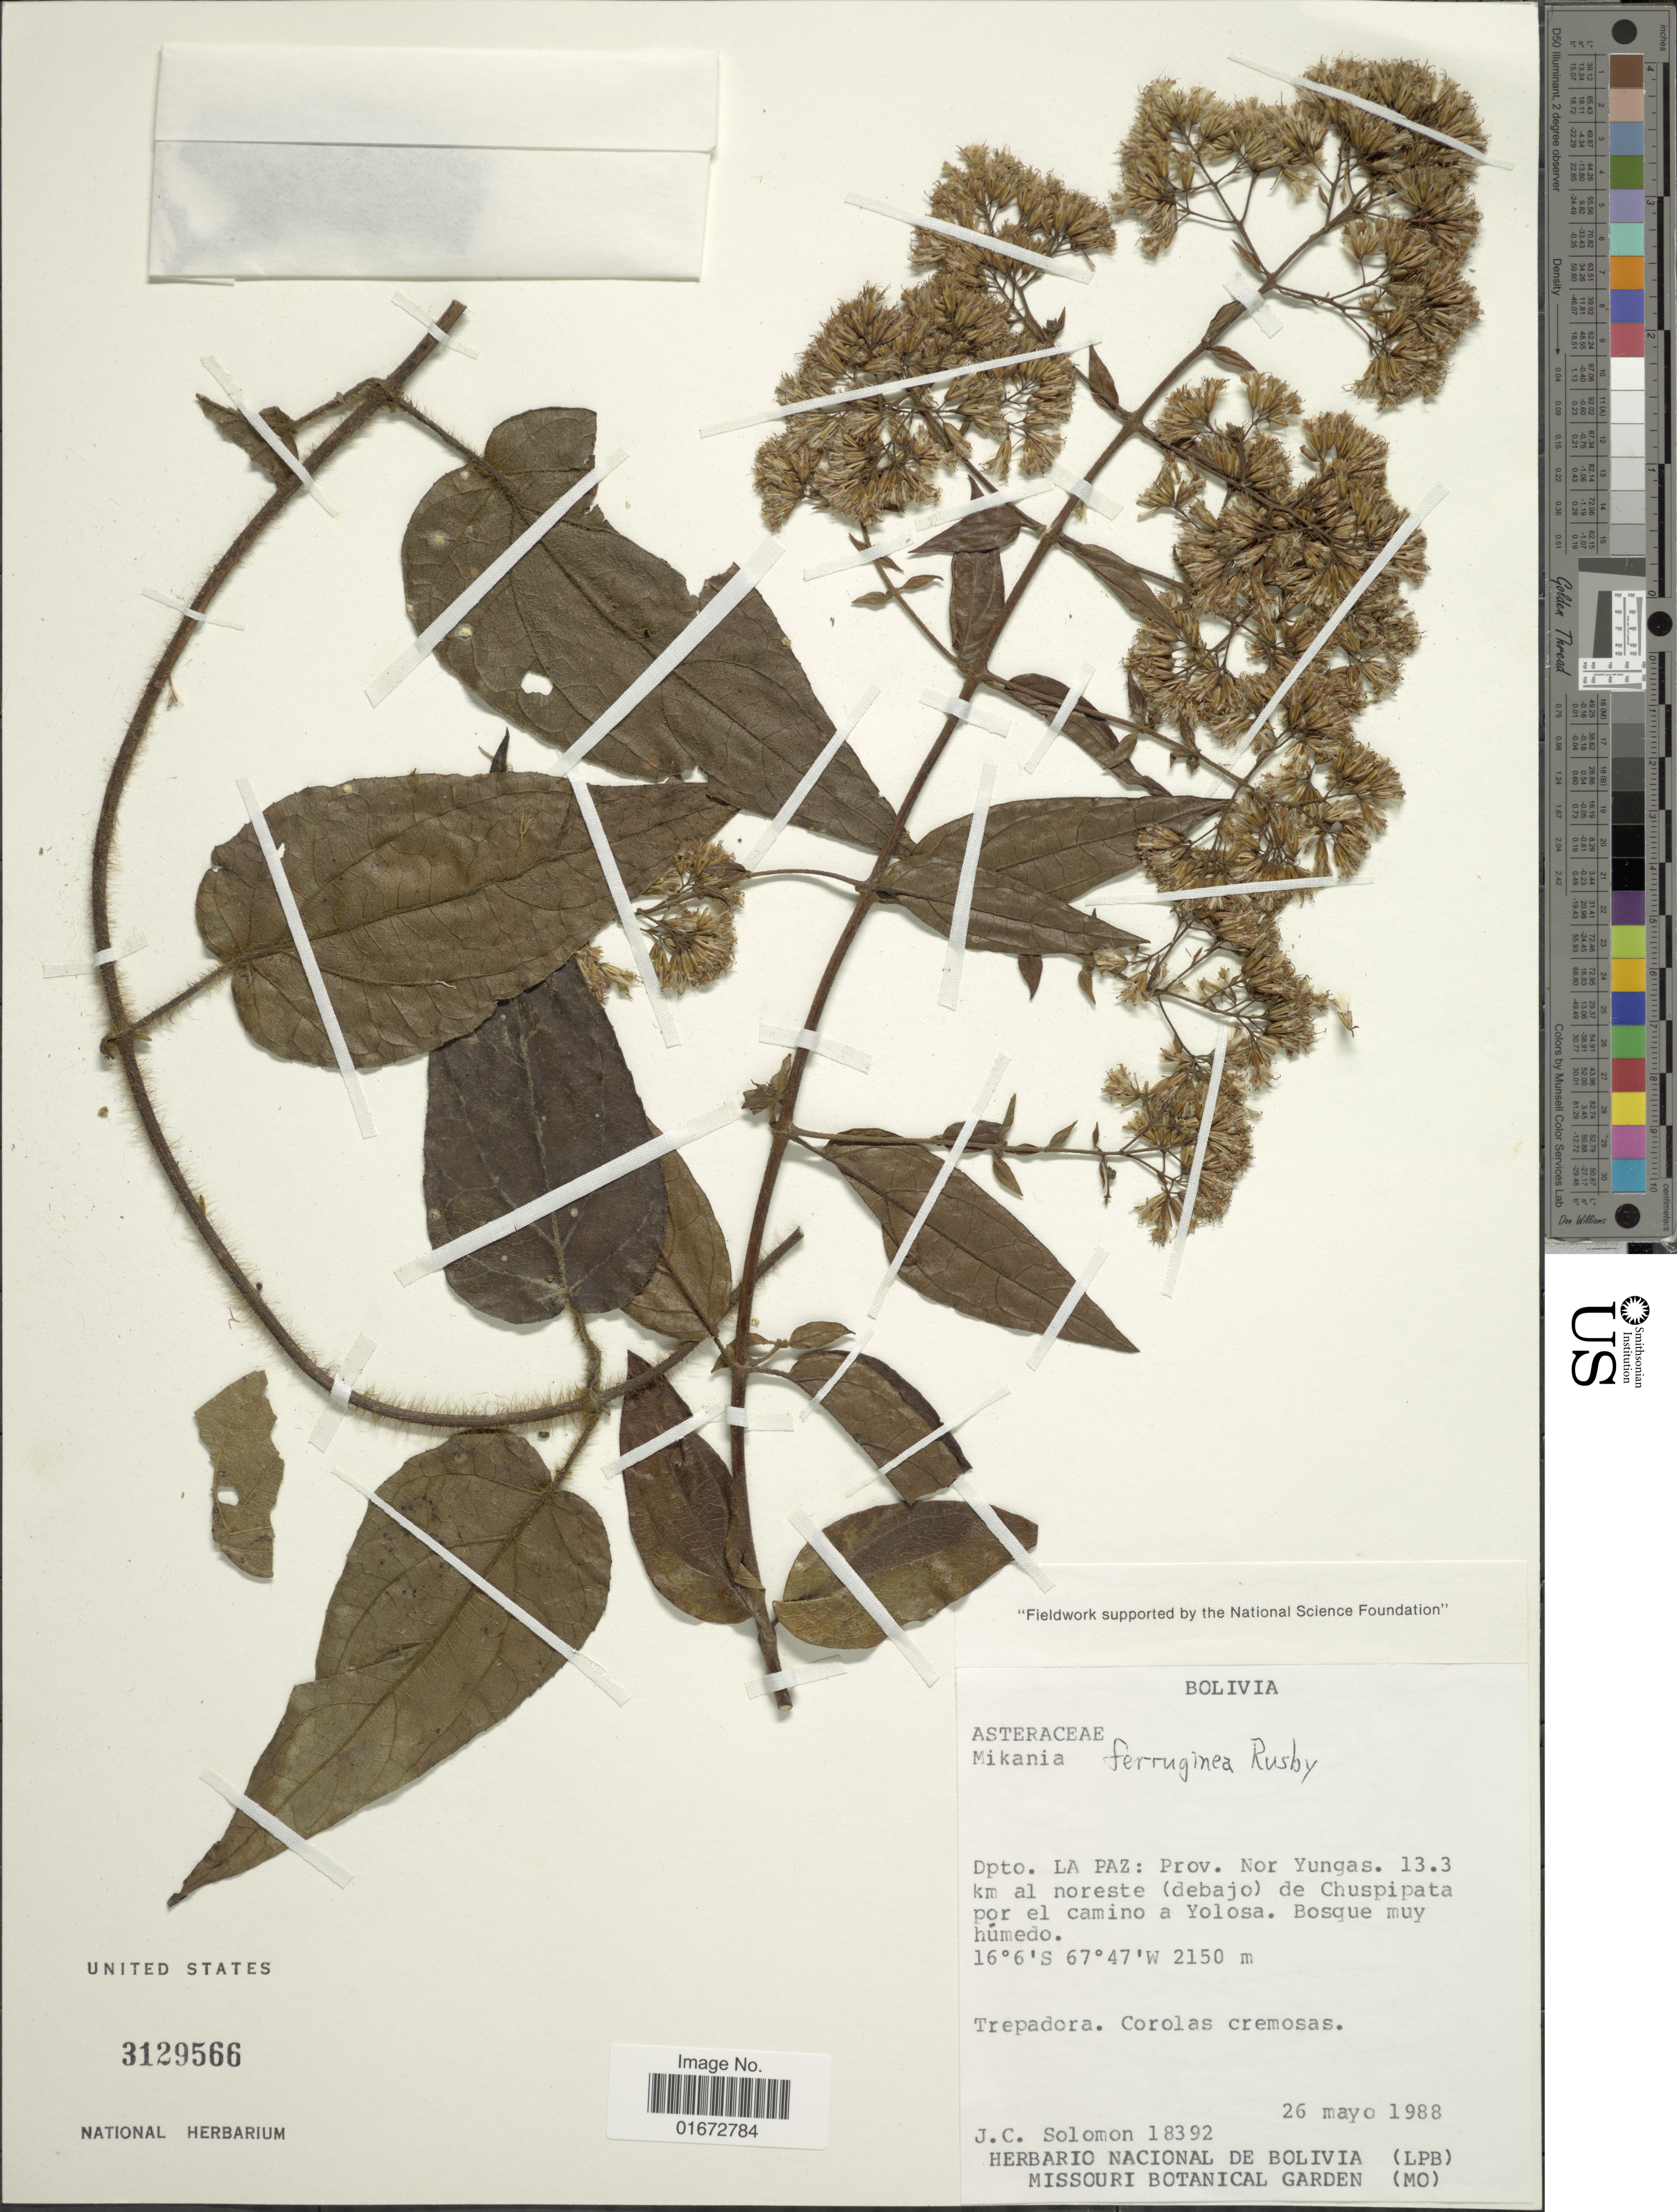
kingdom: Plantae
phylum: Tracheophyta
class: Magnoliopsida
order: Asterales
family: Asteraceae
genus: Mikania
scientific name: Mikania ferruginea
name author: (Rusby) Buchtien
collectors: J. C. Solomon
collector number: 18392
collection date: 1988-05-26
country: Bolivia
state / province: La Paz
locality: Dpto. La Paz: Prov. Nor Yungas. 13.3 km al noreste (debajo) de Chuspipata por el camino a Yolosa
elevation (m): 2150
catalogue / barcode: US 3129566